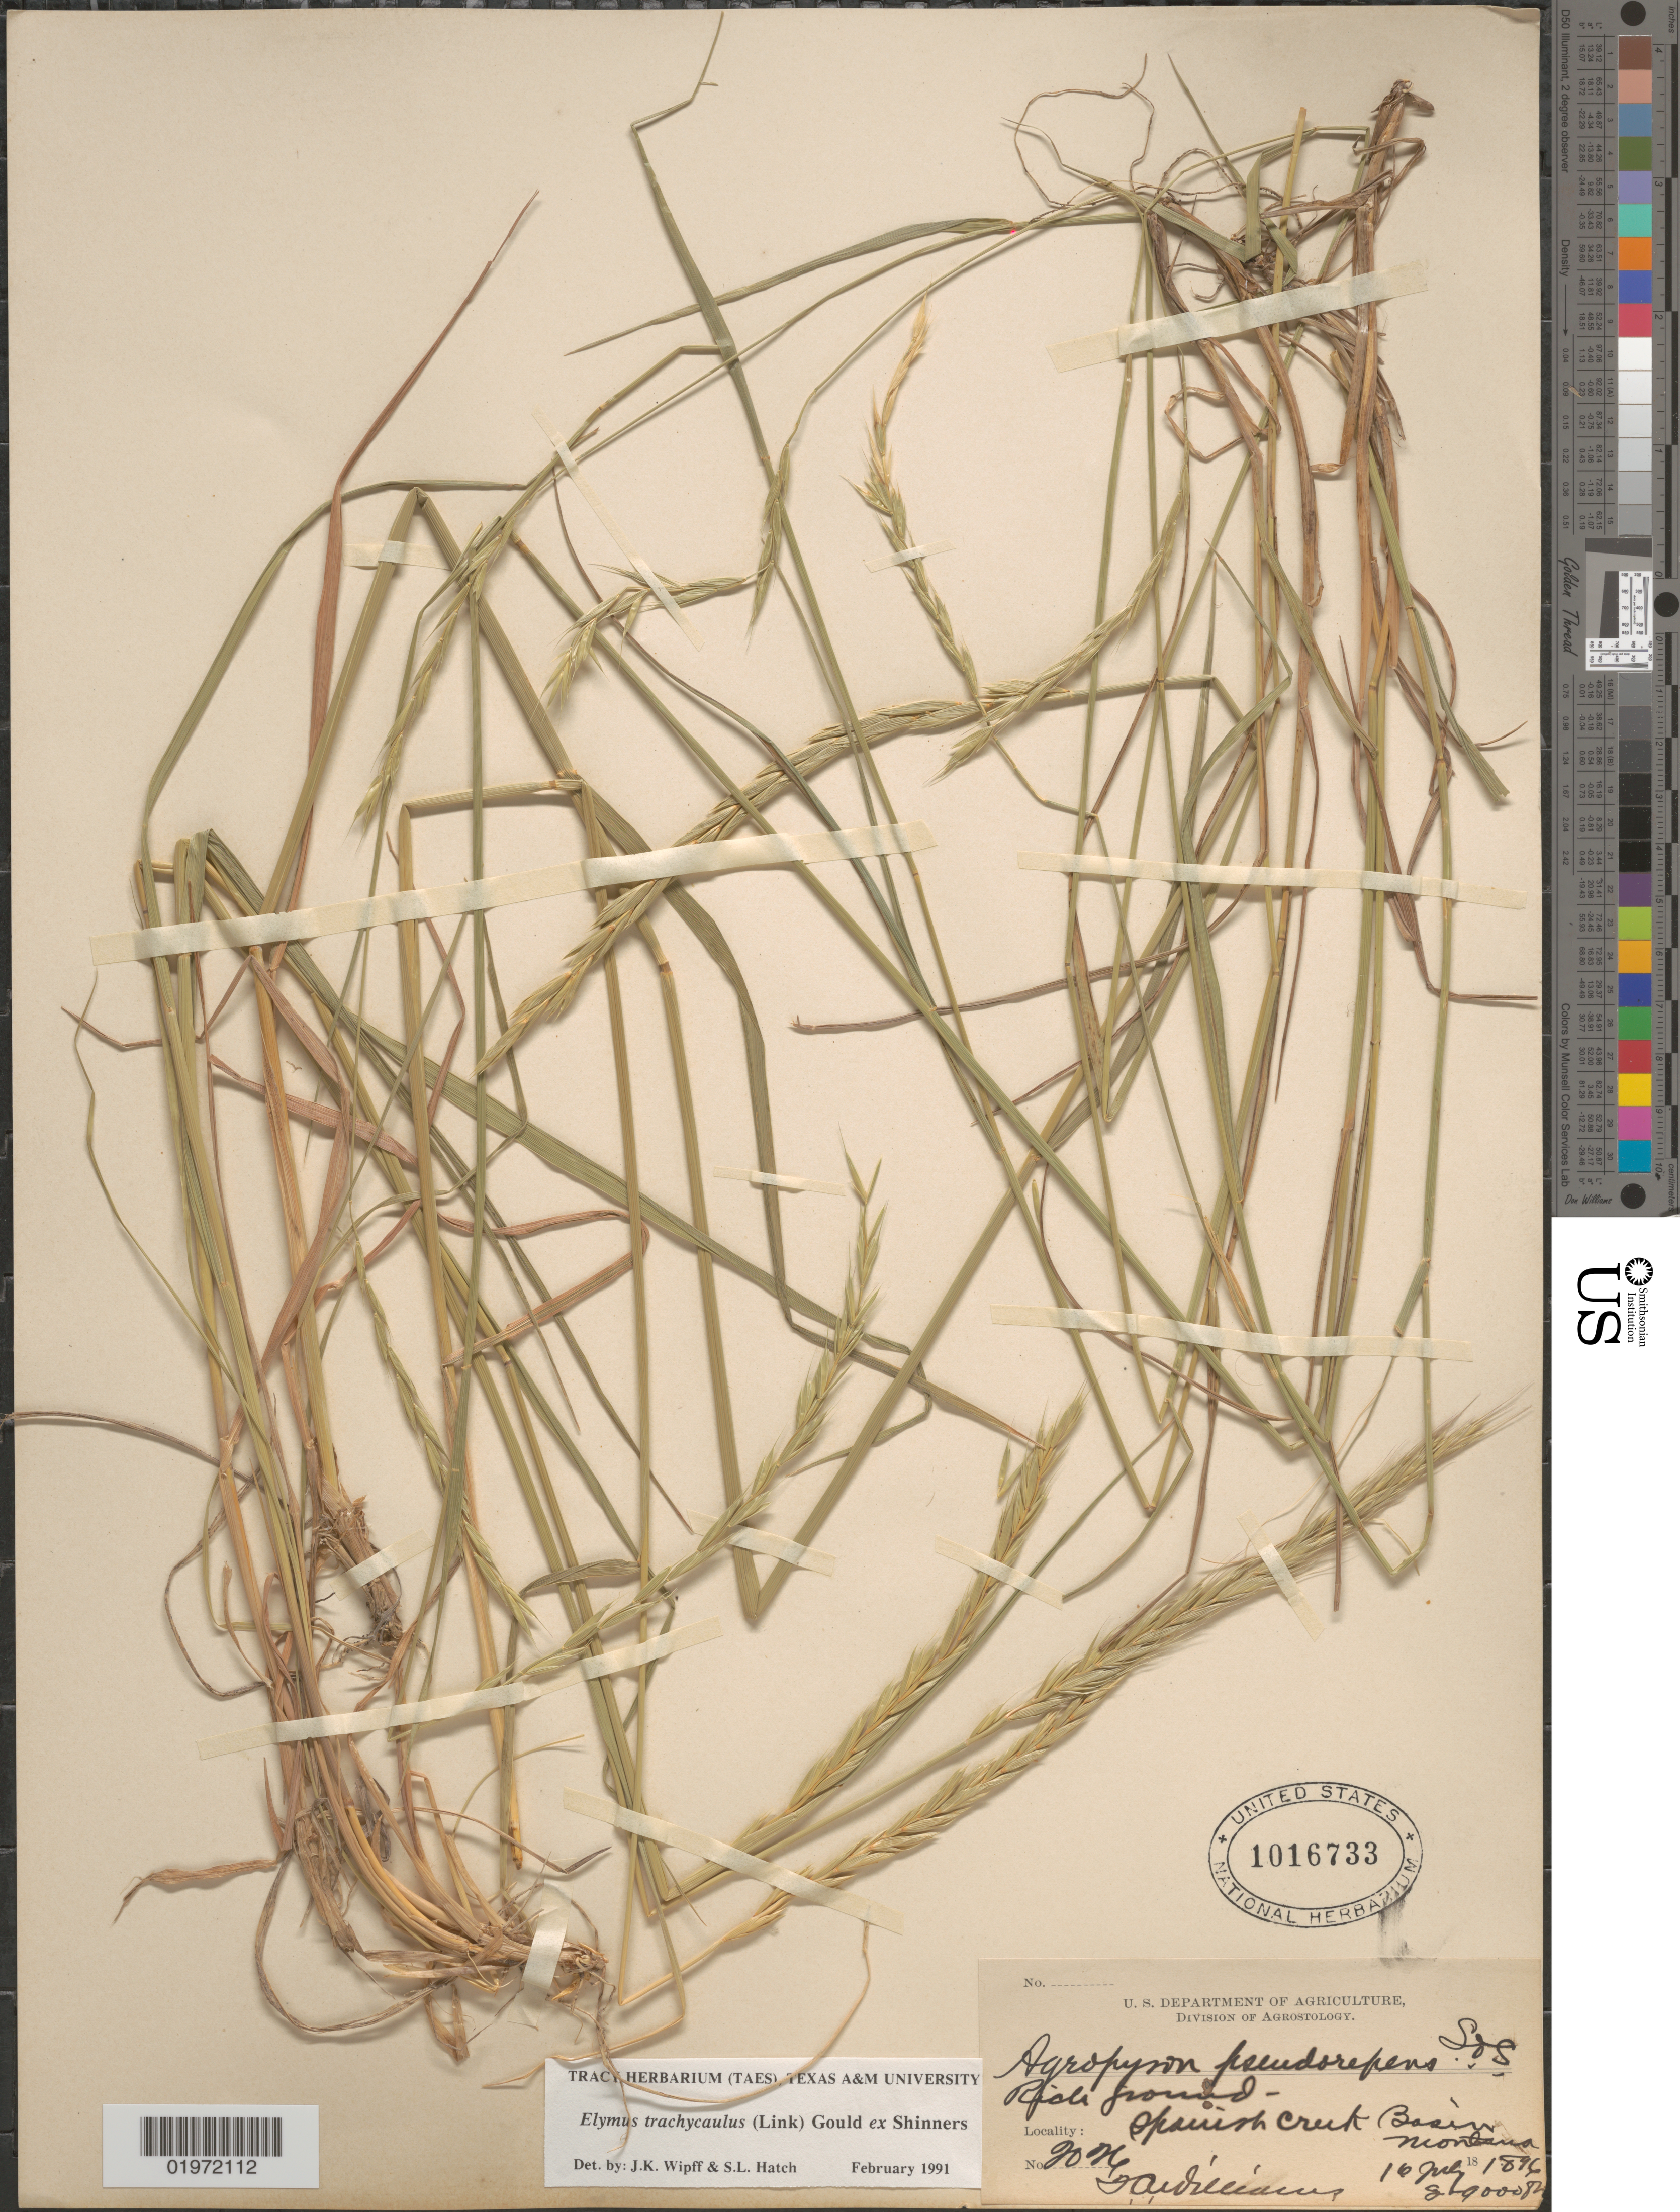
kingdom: Plantae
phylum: Tracheophyta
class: Liliopsida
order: Poales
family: Poaceae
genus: Elymus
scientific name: Elymus trachycaulus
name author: (Link) Gould ex Shinners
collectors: T. Williams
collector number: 2026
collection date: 1896-07-16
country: United States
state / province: Montana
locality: Spanish Creek Basin.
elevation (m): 2438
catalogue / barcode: US 1016733